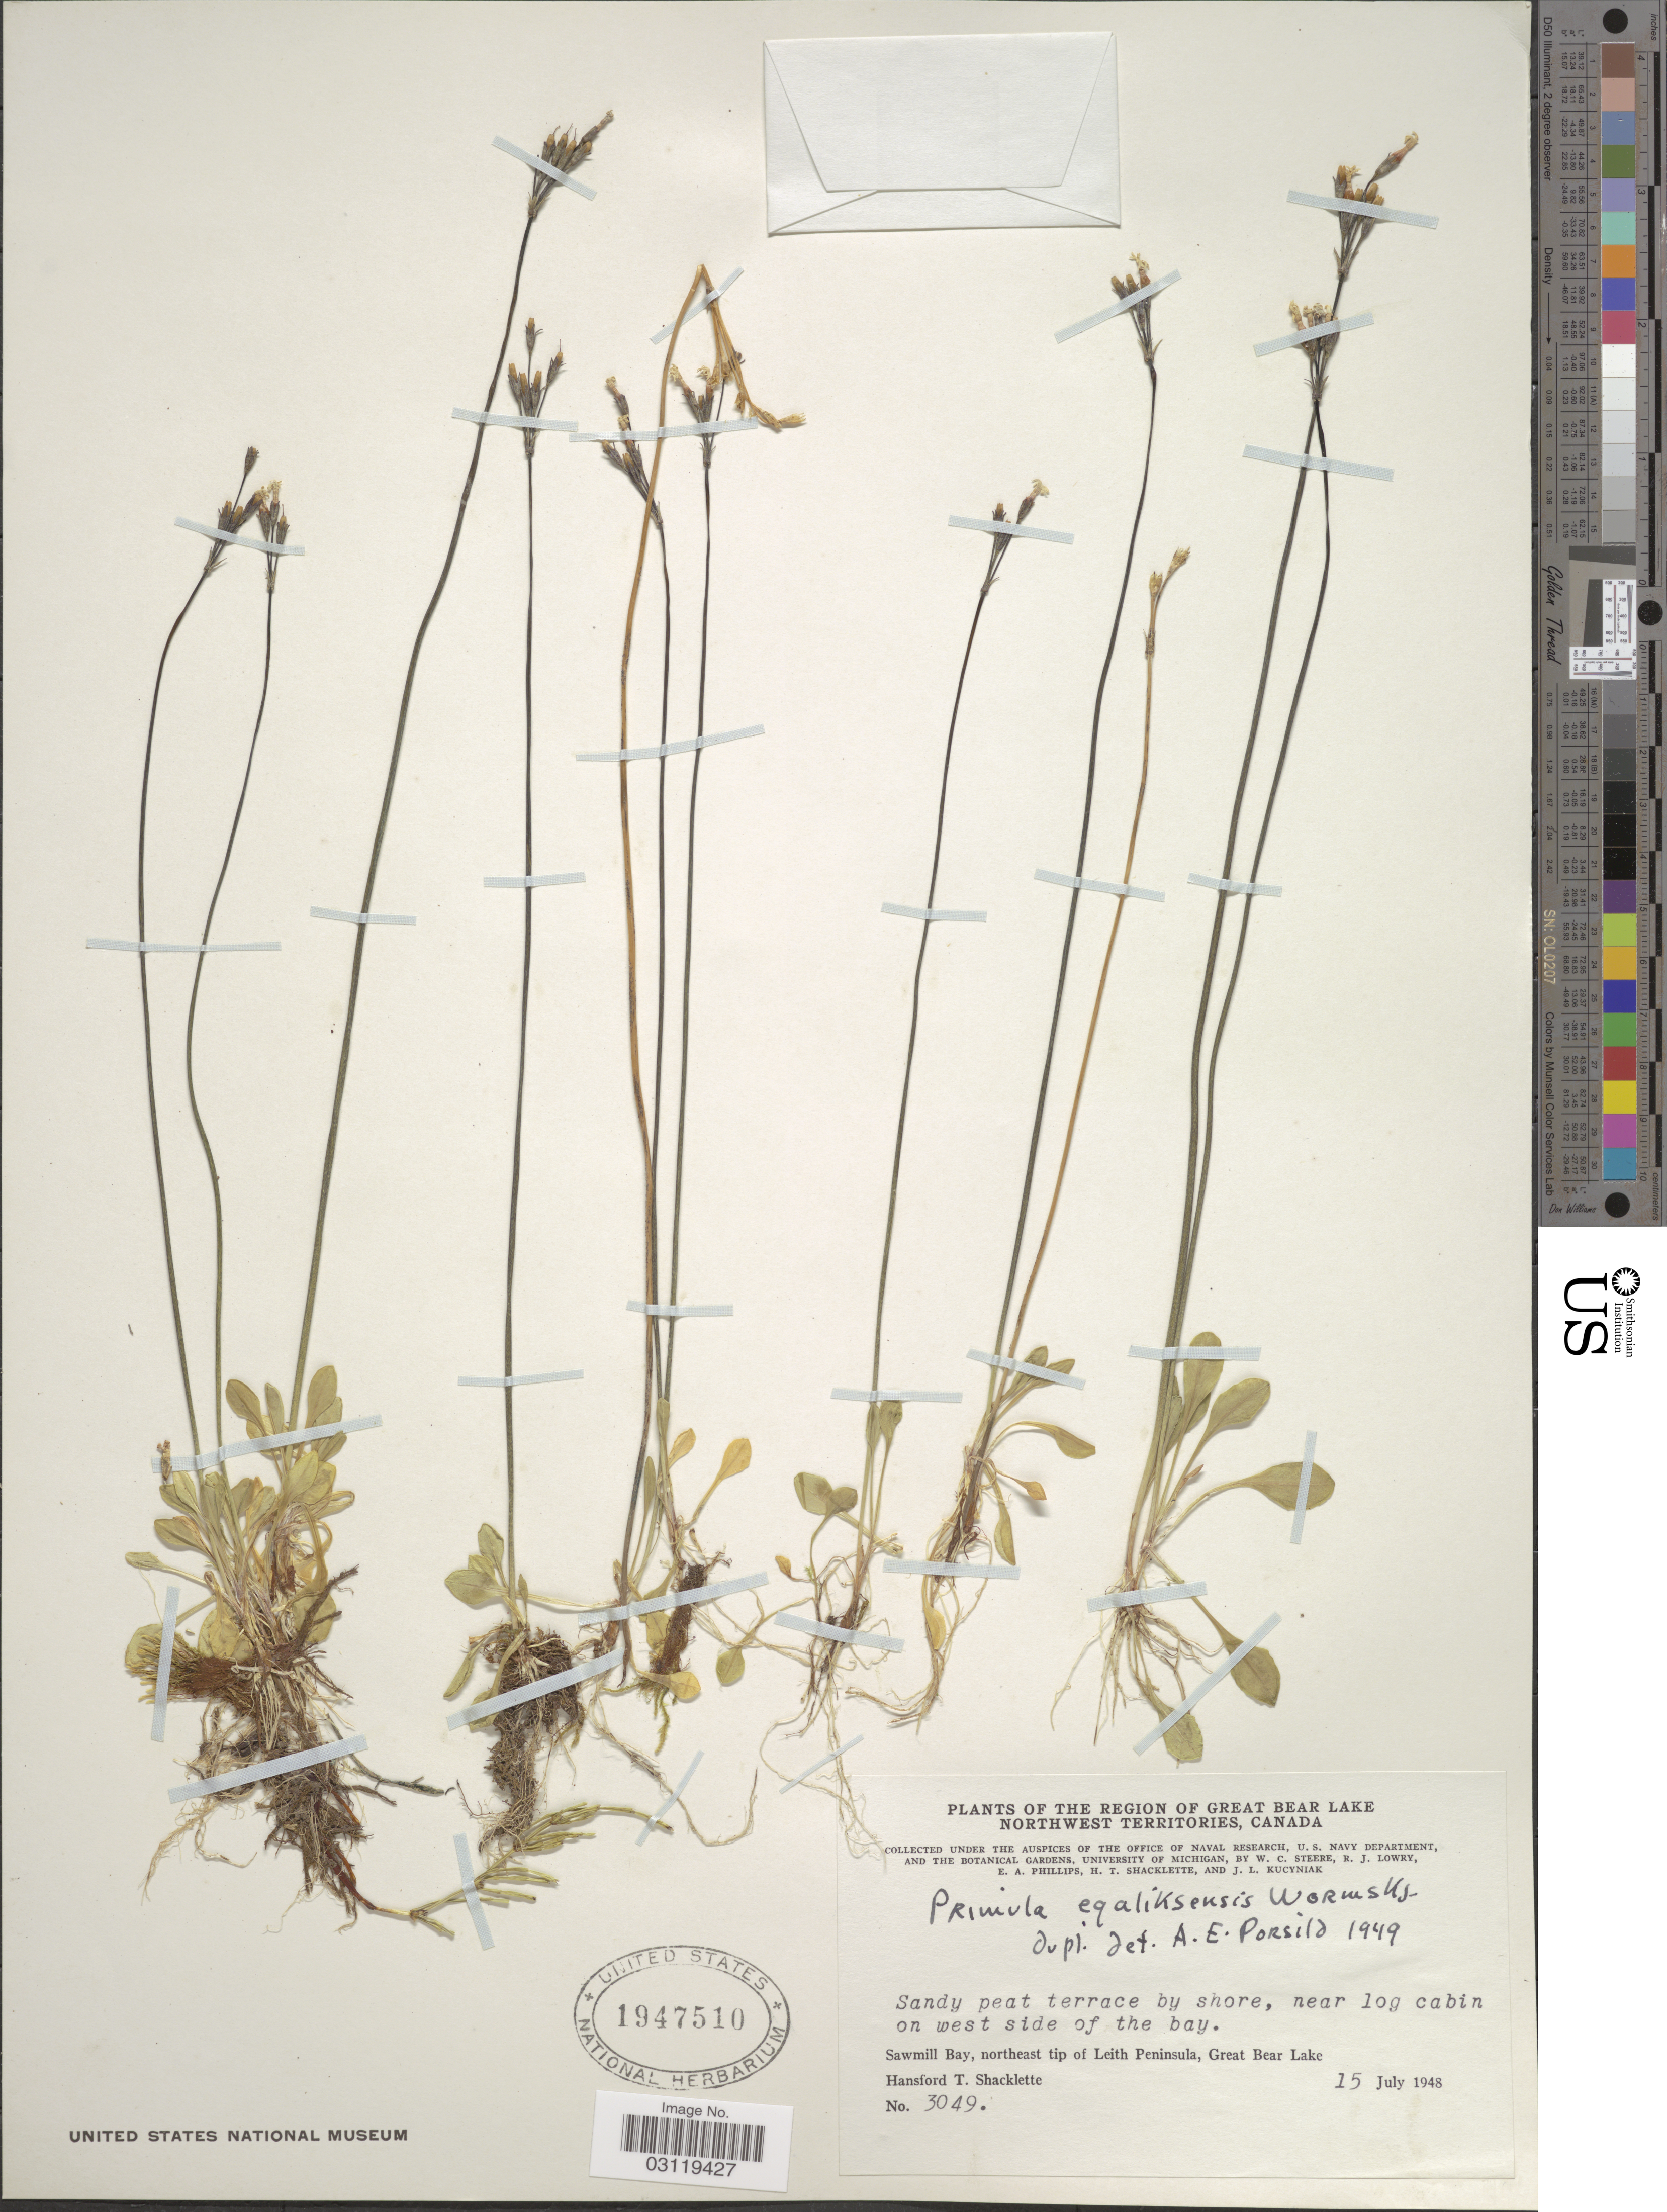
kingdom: Plantae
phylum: Tracheophyta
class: Magnoliopsida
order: Ericales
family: Primulaceae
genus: Primula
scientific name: Primula egaliksensis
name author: Wormsk.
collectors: W. C. Steere, R. Lowry, E. Phillips, H. Shacklette & J. Kucyniak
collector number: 3049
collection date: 1948-07-15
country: Canada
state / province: Northwest Territories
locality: Region of Great Bear Lake. Sawmill Bay, northeast tip of Leith Peninsula.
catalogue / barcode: US 1947510